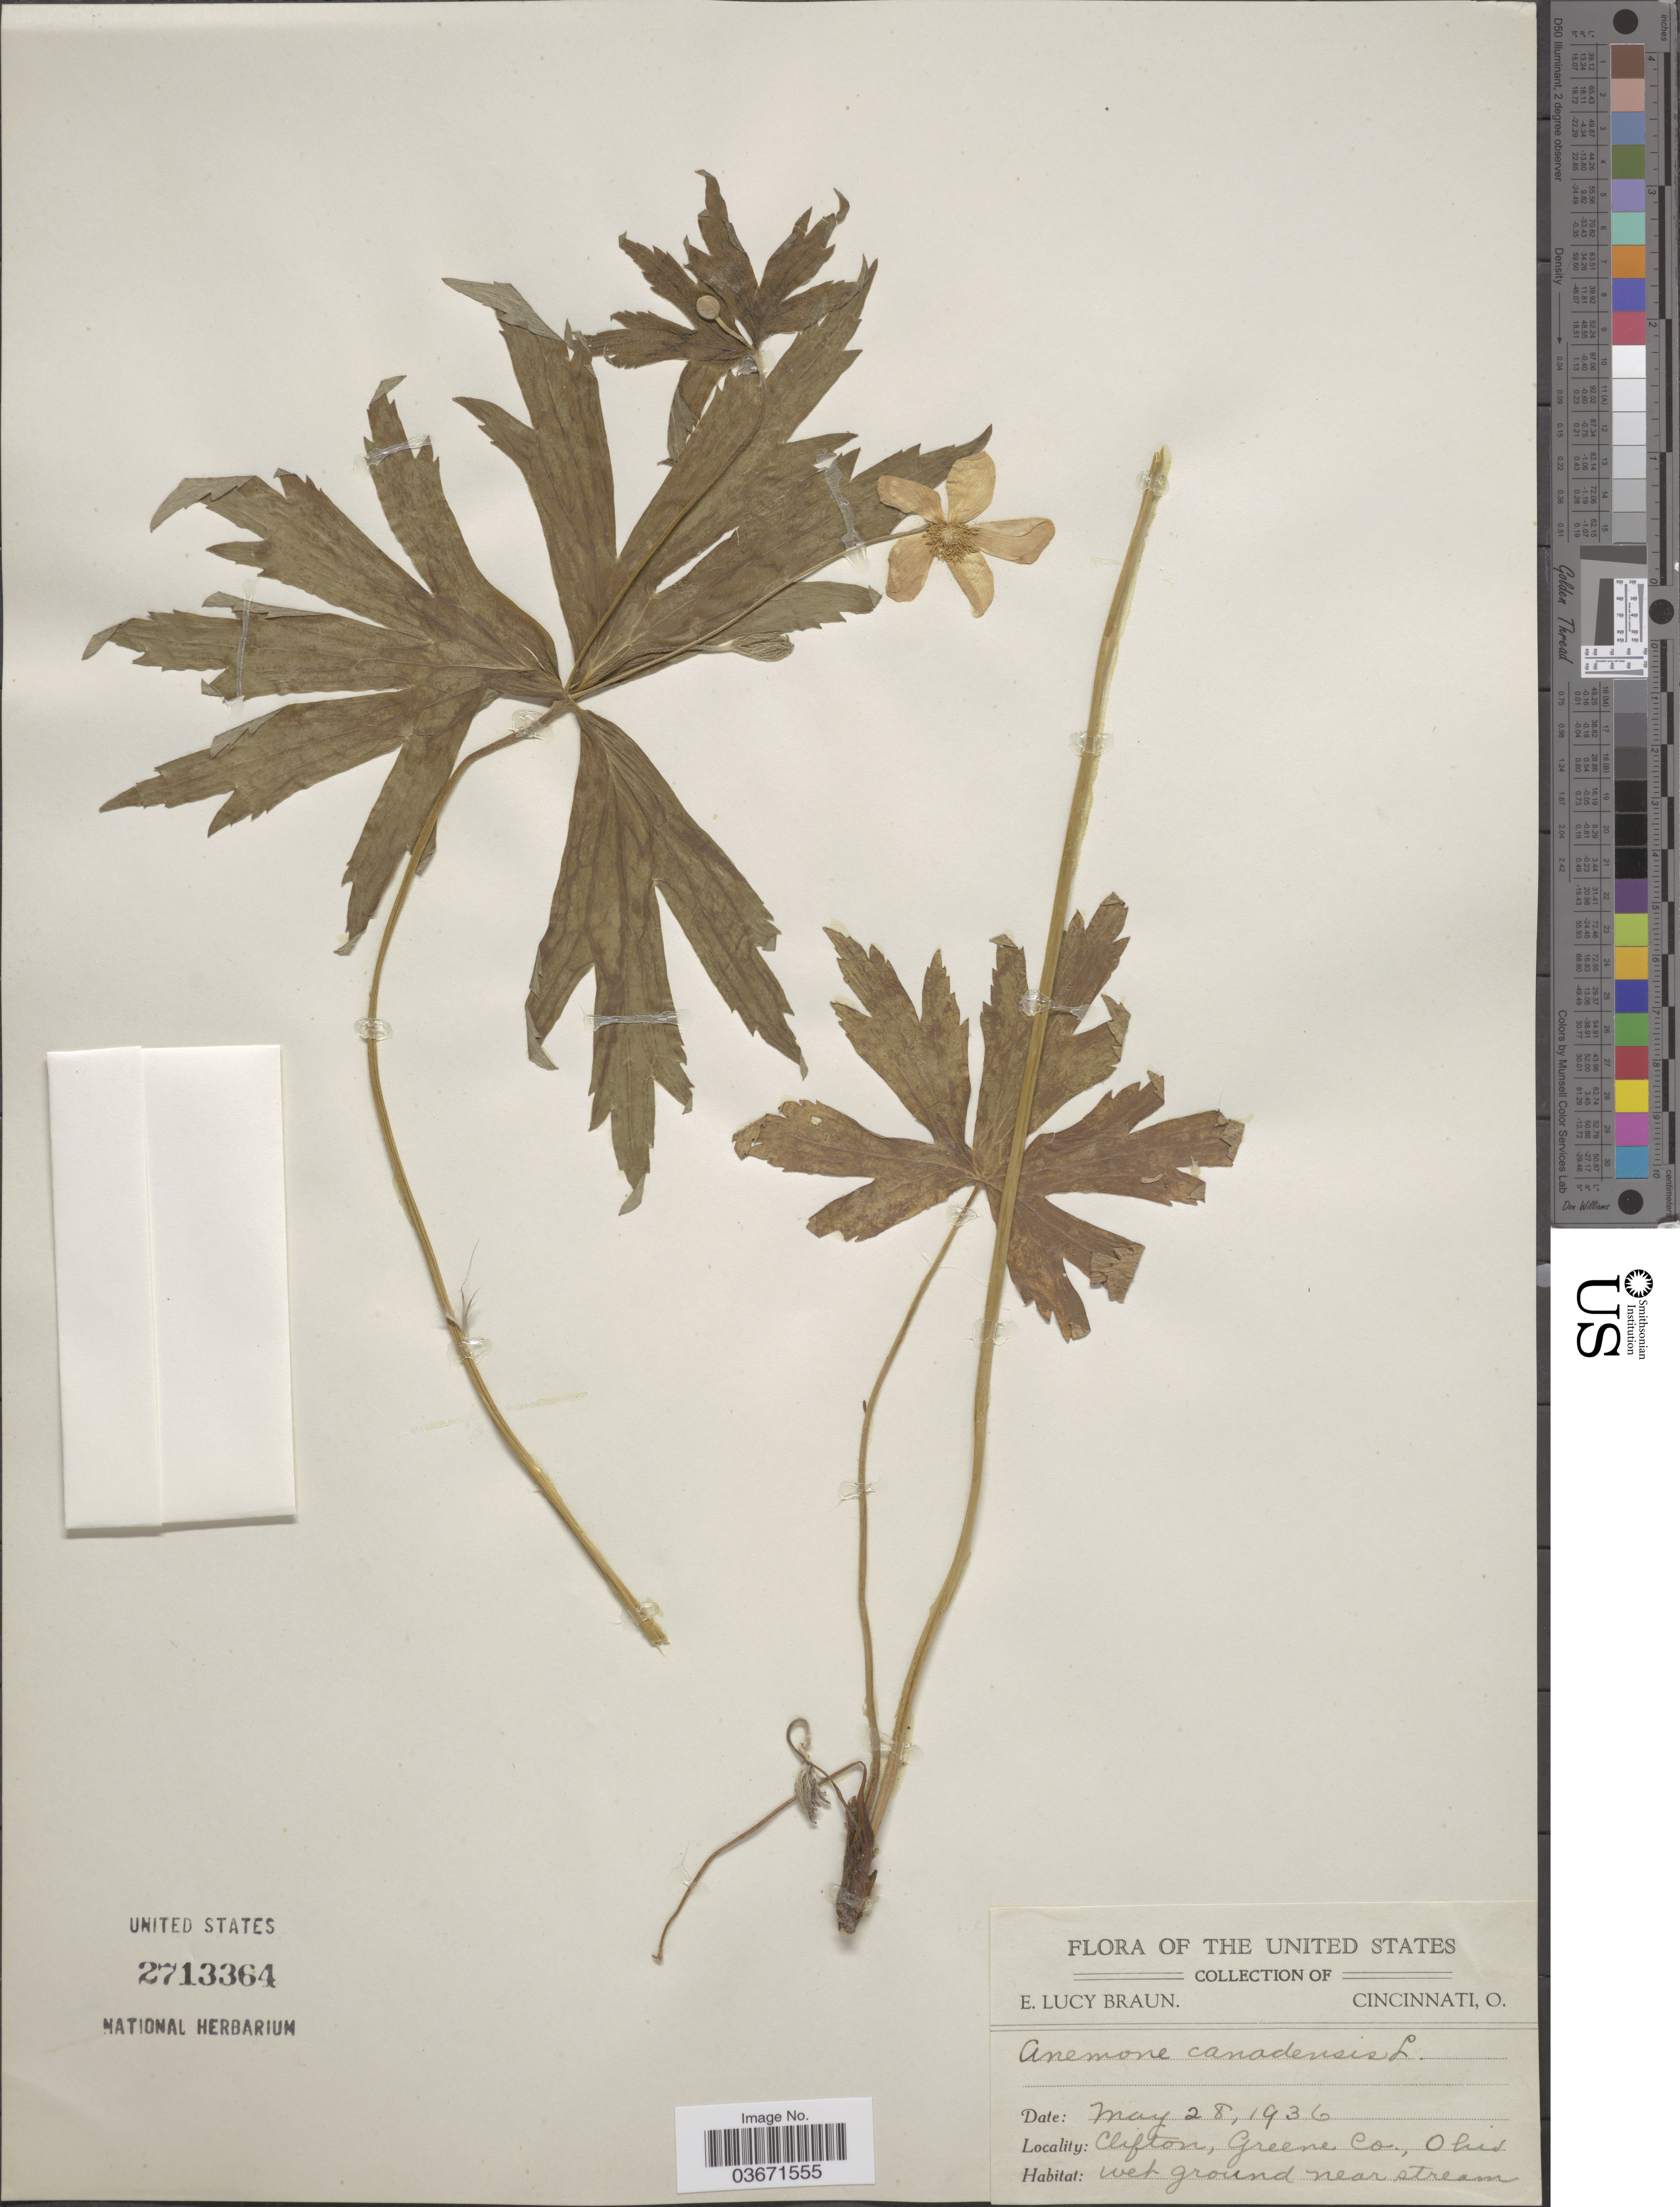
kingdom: Plantae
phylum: Tracheophyta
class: Magnoliopsida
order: Ranunculales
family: Ranunculaceae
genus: Anemone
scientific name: Anemone canadensis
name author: L.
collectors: E. L. Braun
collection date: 1936-05-28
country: United States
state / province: Ohio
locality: Clifton, Greene Co.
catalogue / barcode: US 2713364